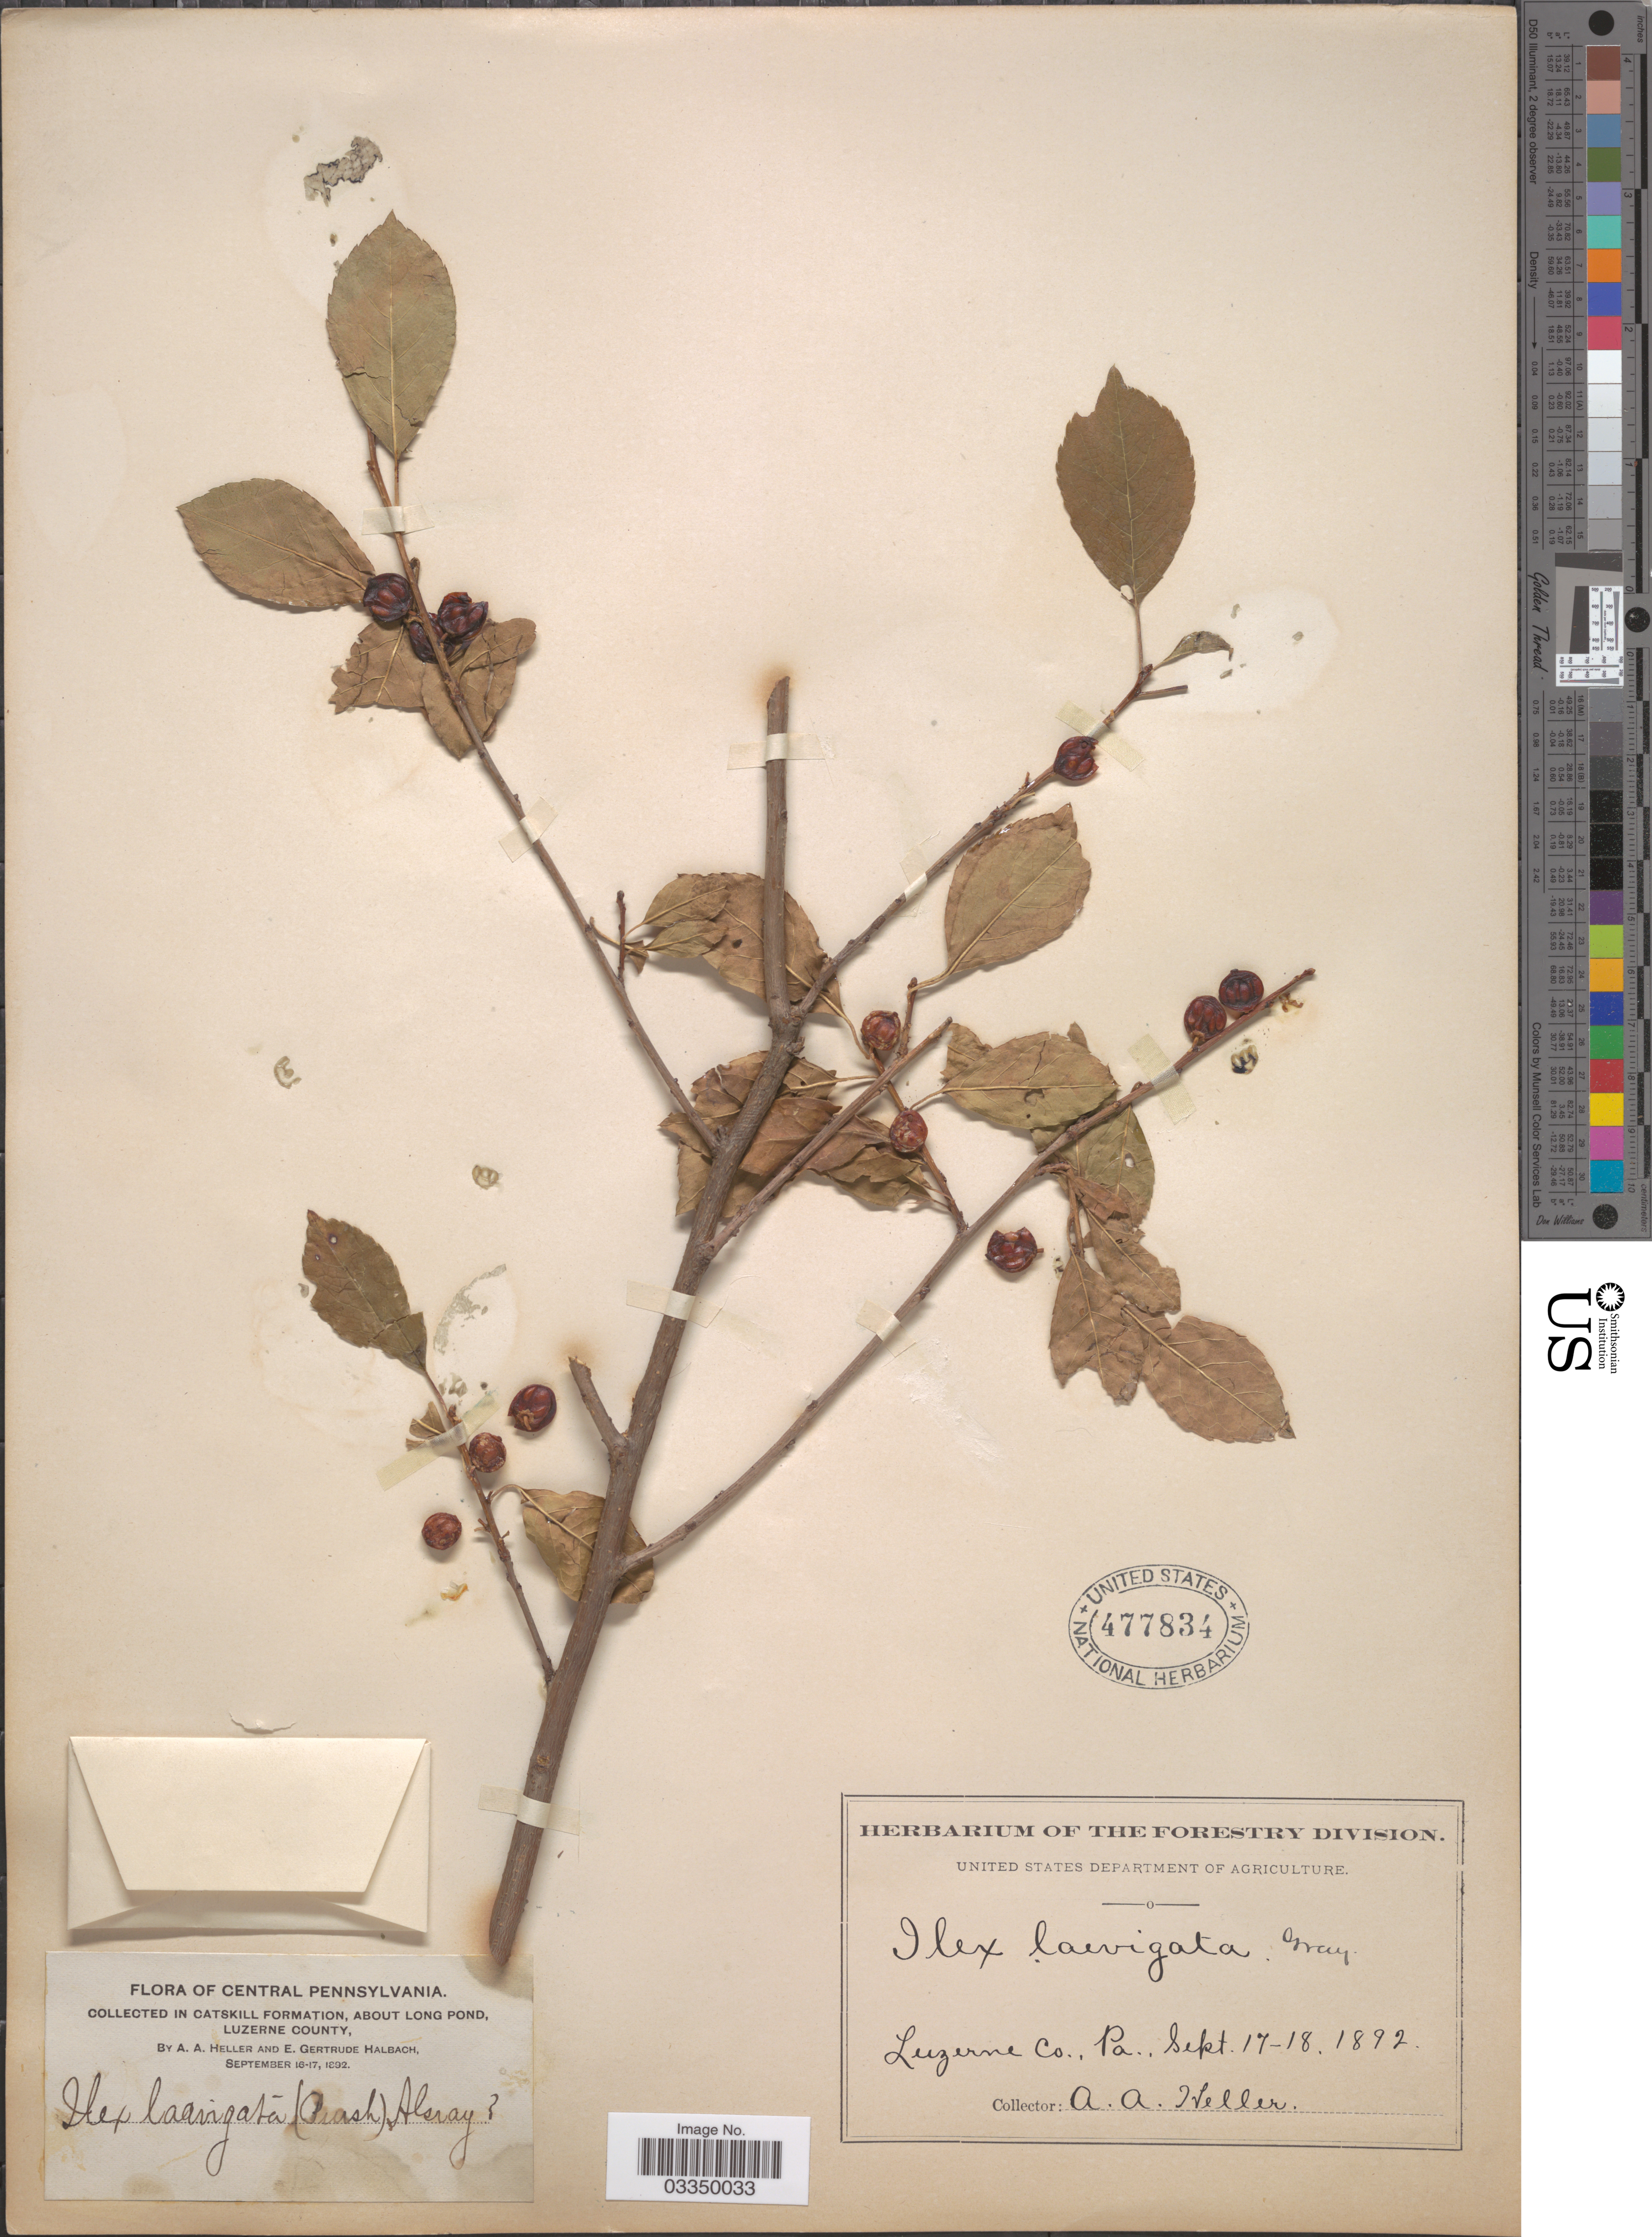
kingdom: Plantae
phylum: Tracheophyta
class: Magnoliopsida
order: Aquifoliales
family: Aquifoliaceae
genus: Ilex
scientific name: Ilex laevigata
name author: (Pursh) A. Gray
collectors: A. A. Heller & E. G. Halbach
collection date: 1892-09-17/1892-09-18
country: United States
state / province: Pennsylvania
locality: Central Pennsylvania. In Catskill Formation, about Long Pond, Luzerne County.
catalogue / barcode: US 477834